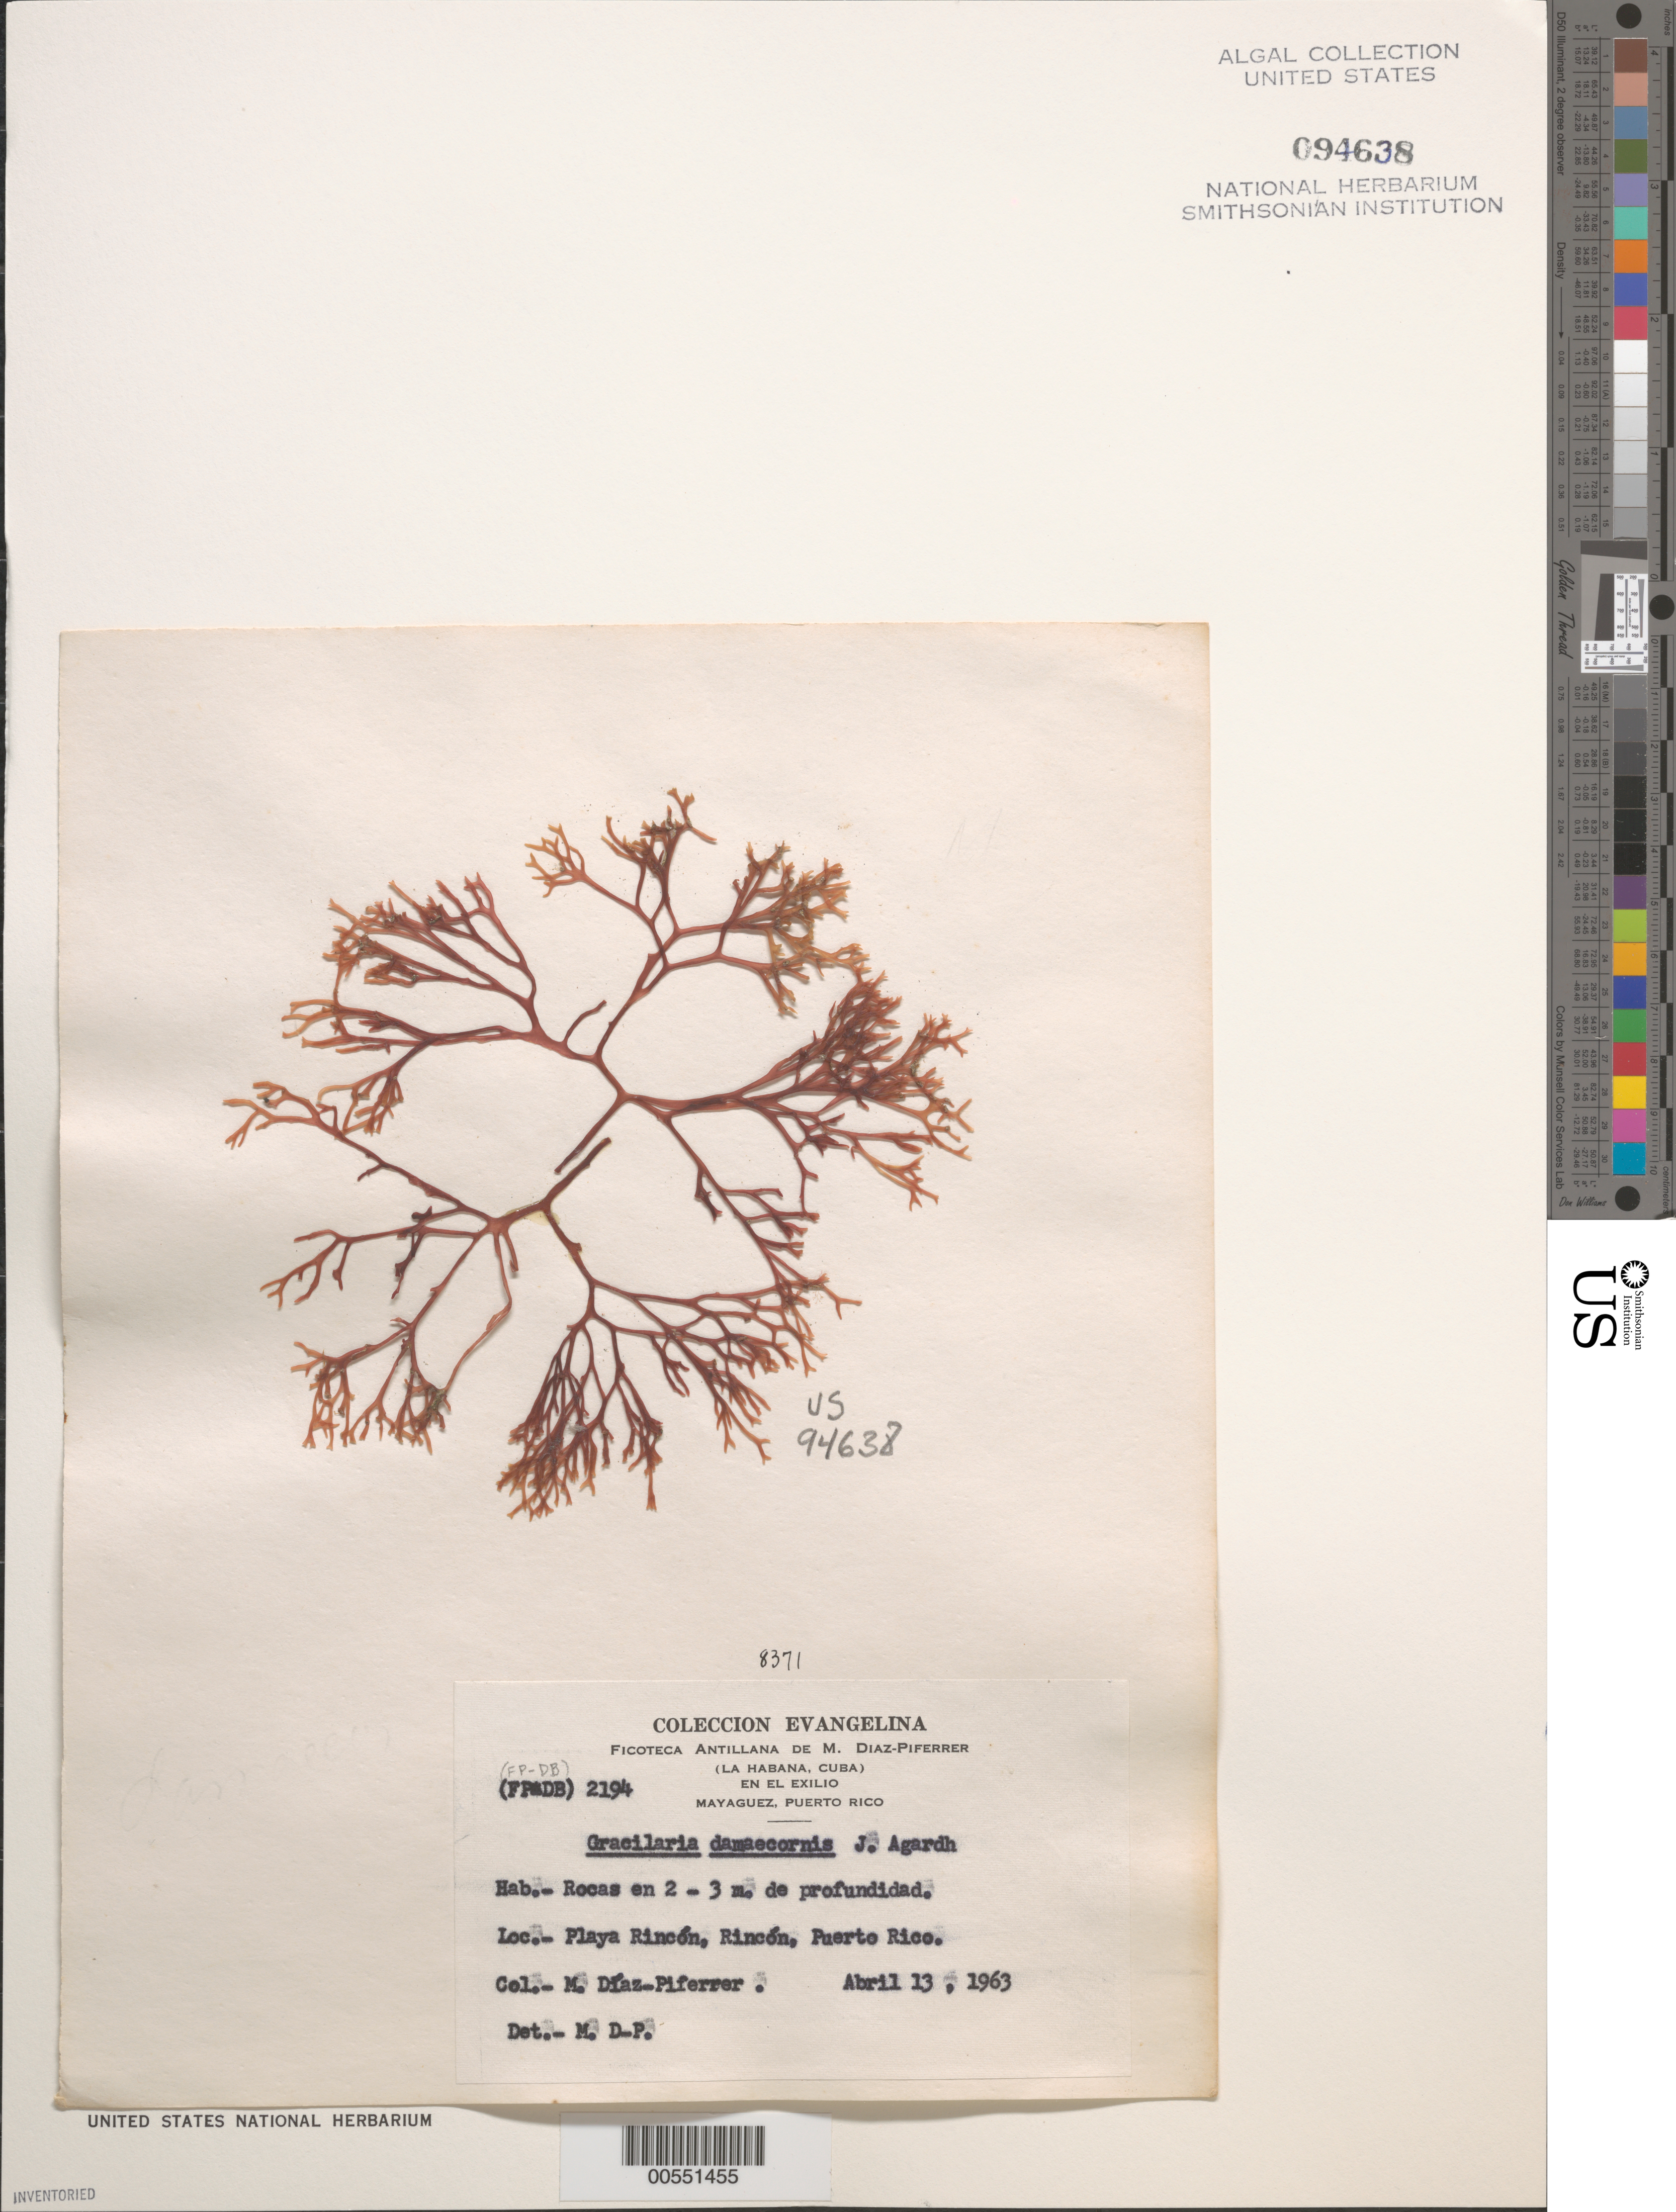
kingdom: Plantae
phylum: Rhodophyta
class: Florideophyceae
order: Gracilariales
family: Gracilariaceae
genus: Gracilaria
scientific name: Gracilaria damaecornis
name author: J. Agardh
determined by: Diaz-Piferrer, M.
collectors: M. Diaz-Piferrer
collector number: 8371 & (FP-DB) 2194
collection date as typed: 13 Apr 1963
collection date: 1963-04-13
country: Puerto Rico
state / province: Rincon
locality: Playa Rincon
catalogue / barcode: US 94638